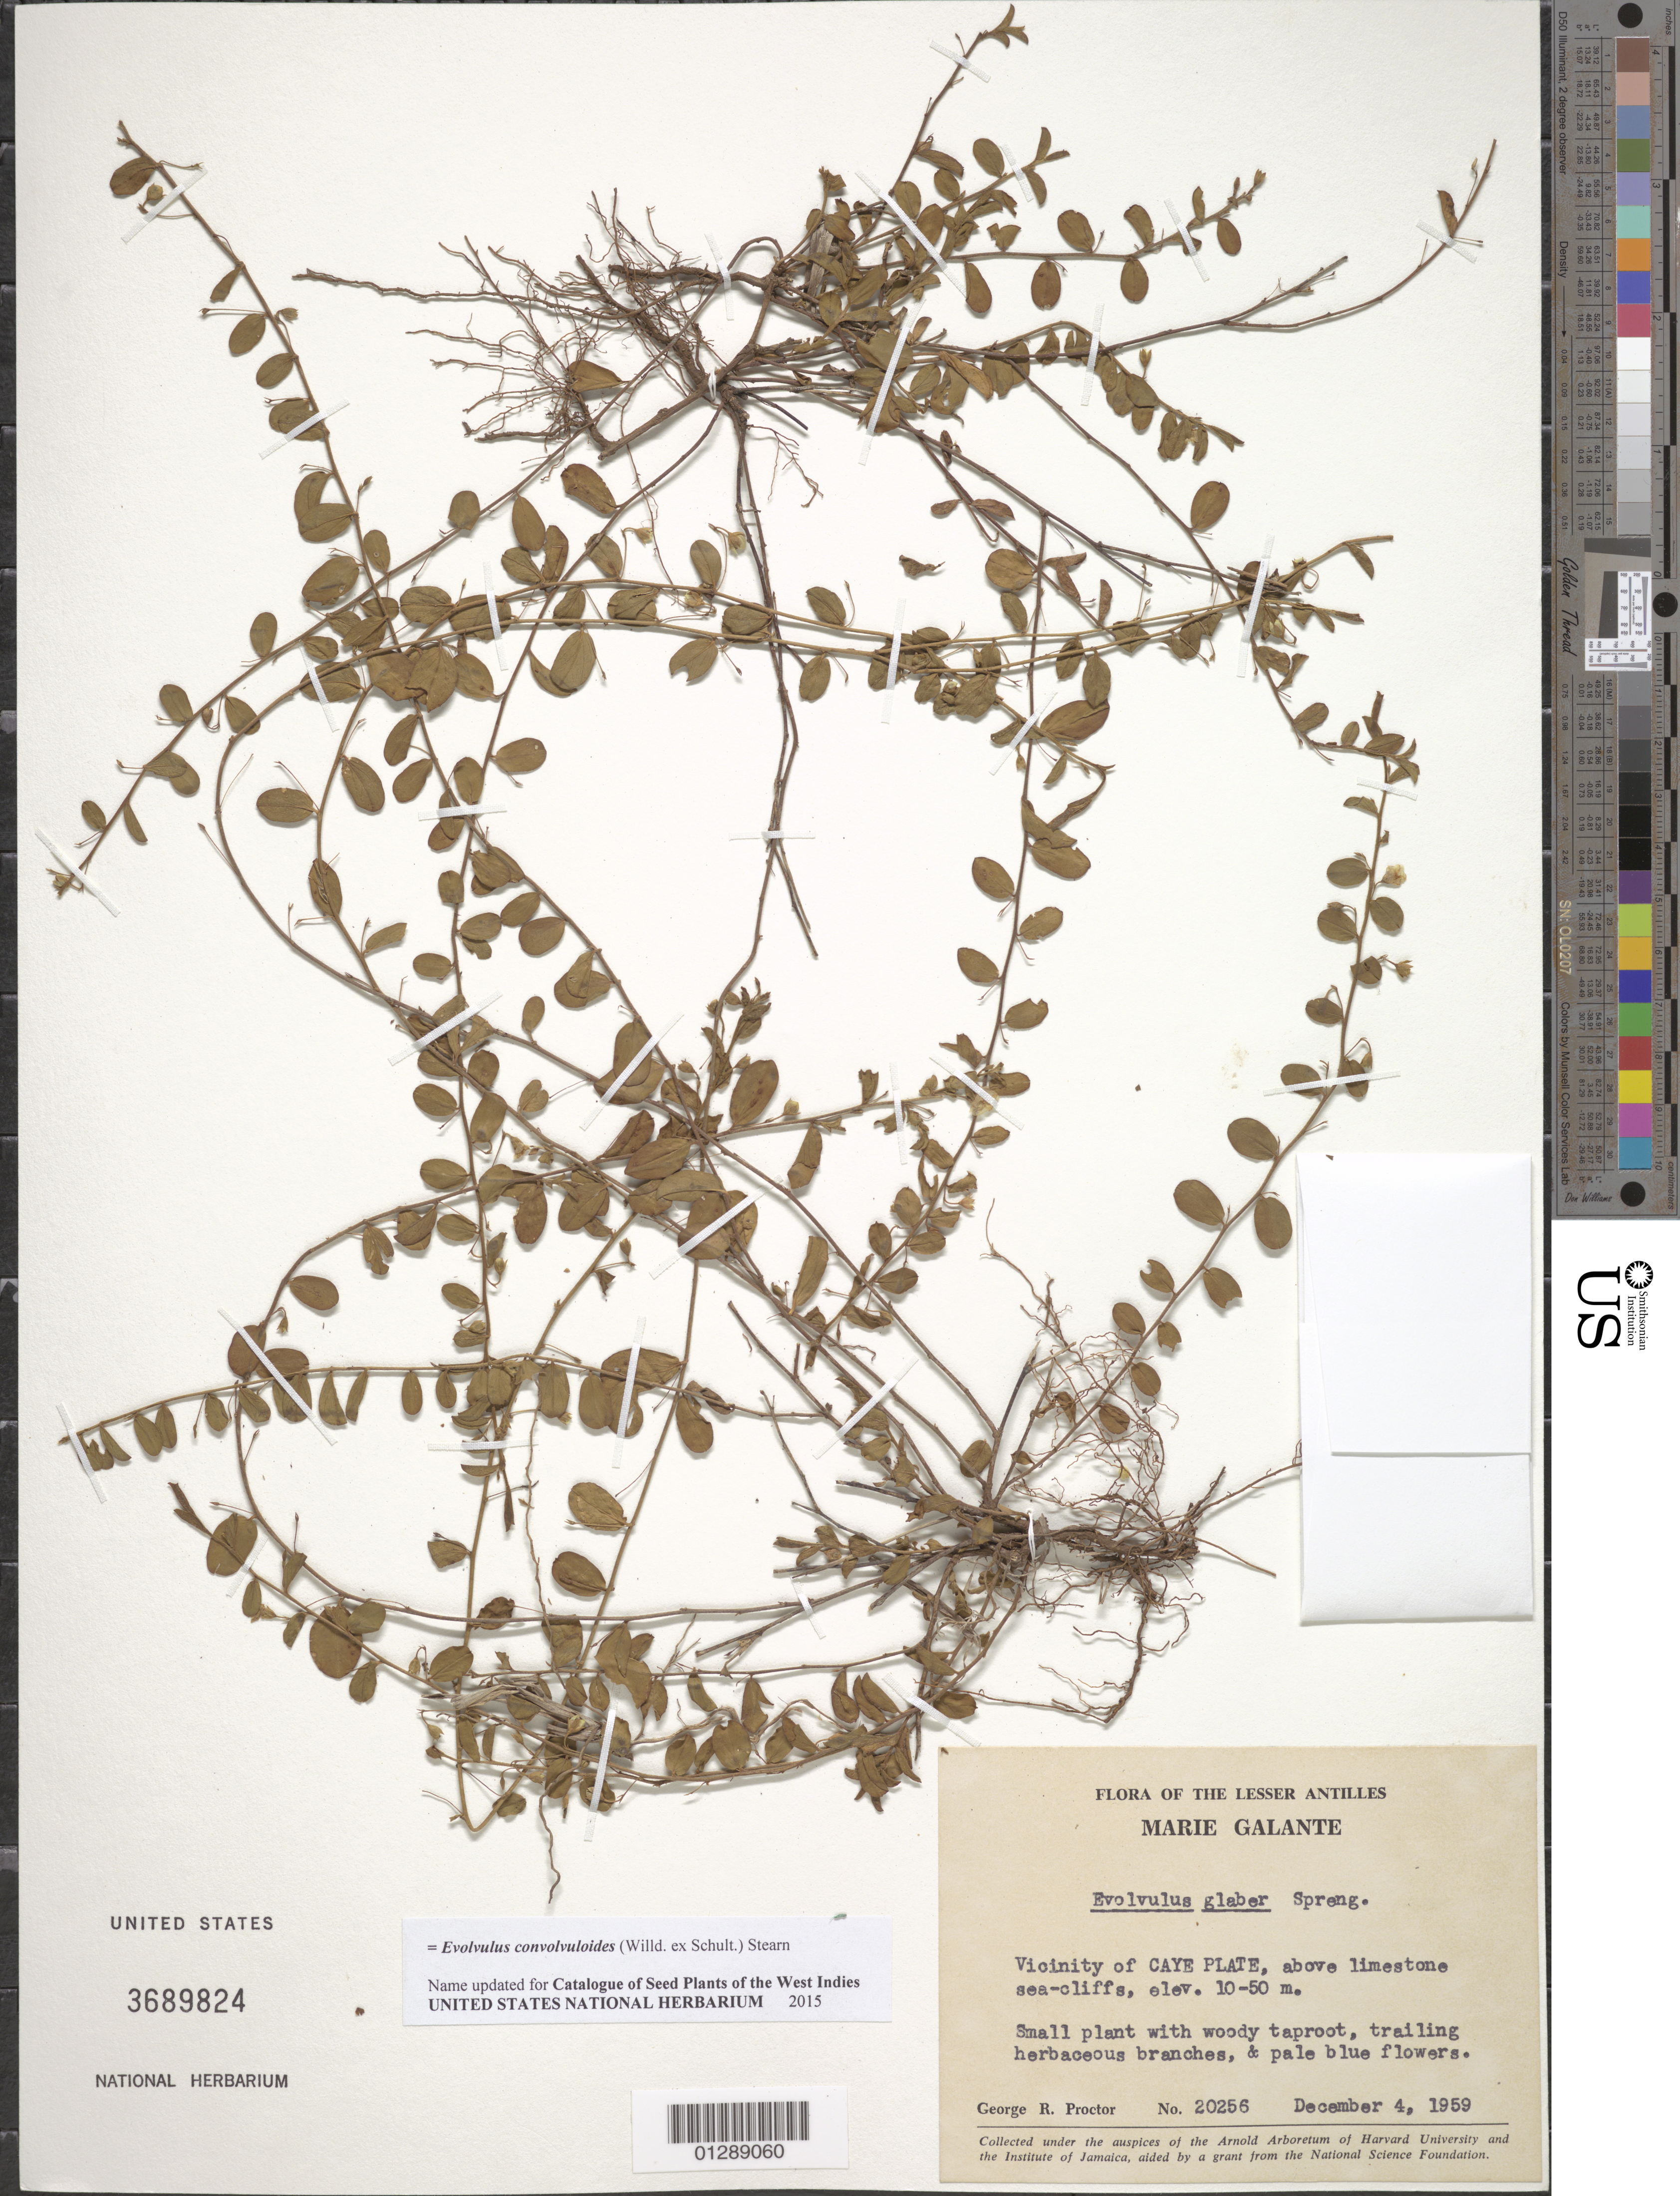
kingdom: Plantae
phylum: Tracheophyta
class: Magnoliopsida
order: Solanales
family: Convolvulaceae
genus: Evolvulus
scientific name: Evolvulus convolvuloides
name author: (Willd. ex Schult.) Stearn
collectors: G. R. Proctor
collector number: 20256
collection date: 1959-12-04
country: Guadeloupe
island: Marie Galante I.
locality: Caye Plate, vicinity.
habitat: Above limestone sea-cliffs.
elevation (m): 3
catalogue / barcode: US 3689824